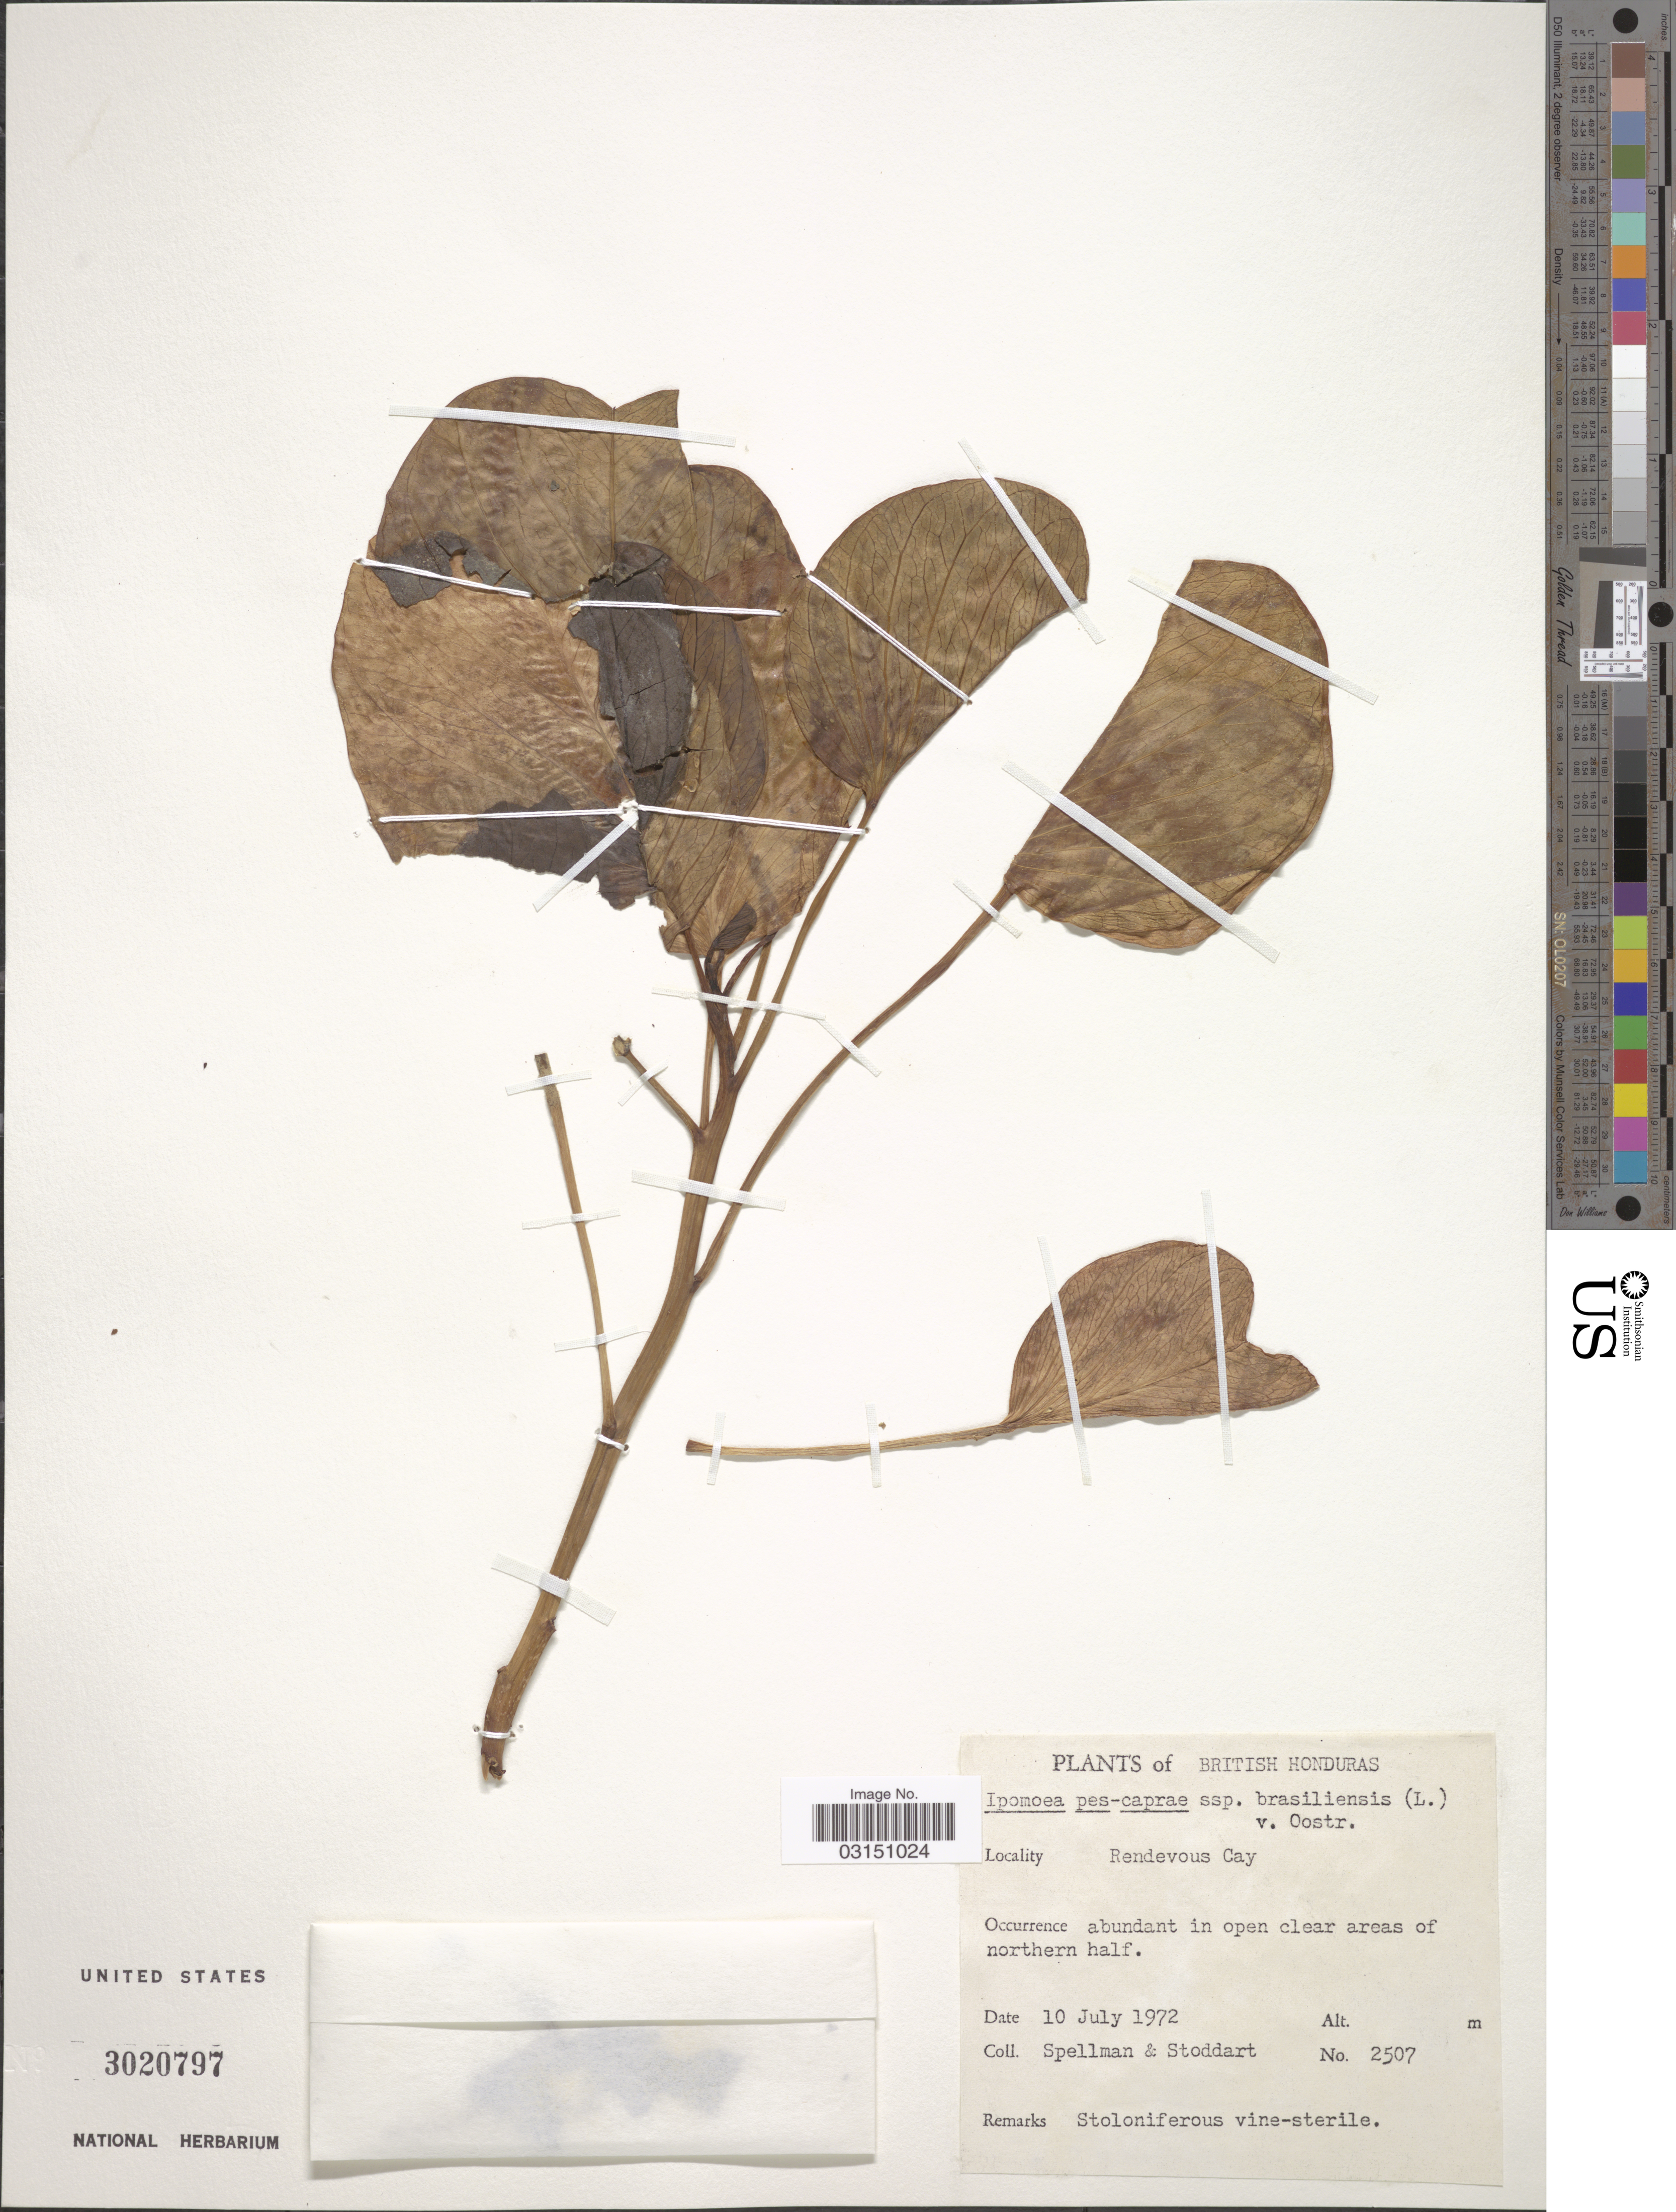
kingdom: Plantae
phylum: Tracheophyta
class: Magnoliopsida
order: Solanales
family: Convolvulaceae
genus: Ipomoea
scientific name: Ipomoea pes-caprae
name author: (L.) R. Br.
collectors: Spellman, -- & -. Stoddart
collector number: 2507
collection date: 1972-07-10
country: Belize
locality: British Honduras. Rendevous Cay, abundant in open clear areas of northern half.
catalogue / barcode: US 3020797